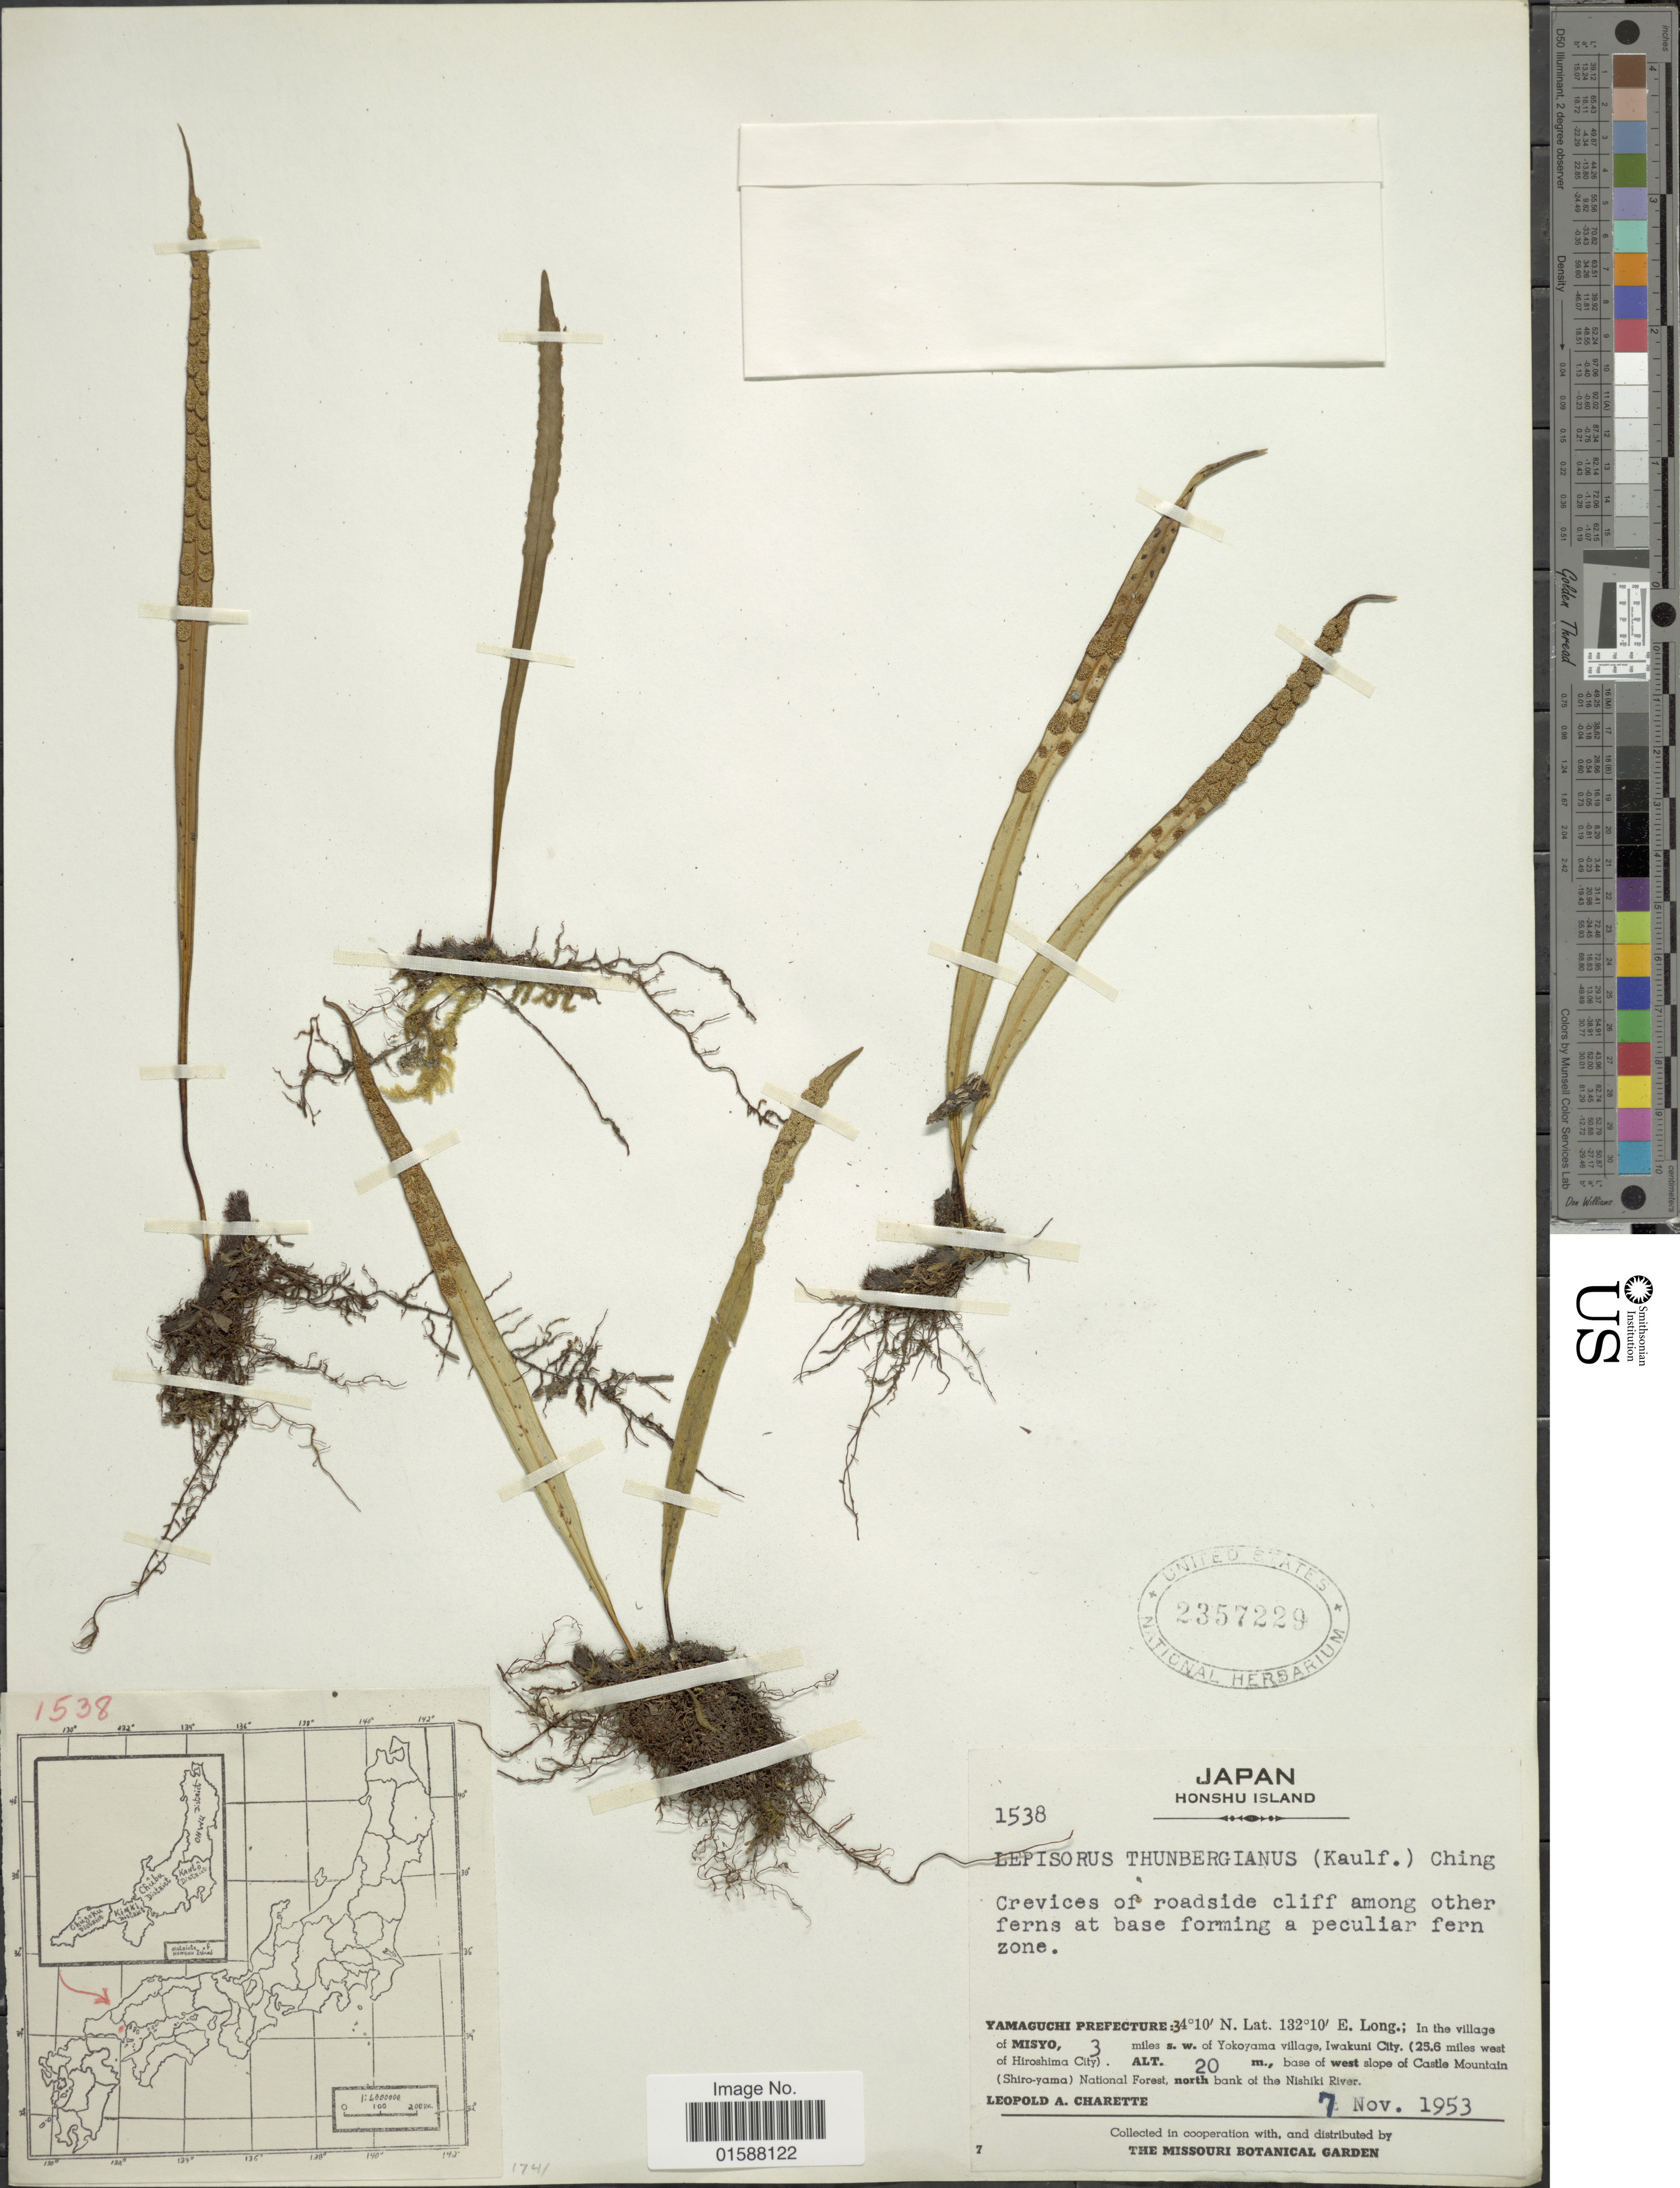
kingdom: Plantae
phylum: Tracheophyta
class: Polypodiopsida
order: Polypodiales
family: Polypodiaceae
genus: Lepisorus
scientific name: Lepisorus thunbergianus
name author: (Kaulf.) Ching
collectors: L. A. Charette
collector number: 1538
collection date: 1953-11-07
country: Japan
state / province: Yamaguti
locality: Honshu Island. Yamaguchi Prefecture. in the village of Misyo, 3 miles s. w. of Yokoyama village, Iwakuni City. (25.6 miles west Hiroshima City). base of west slope of Castle Mountain (Shiro-yama) National Forest, north bank of the Nishiki Rivier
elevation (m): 20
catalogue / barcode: US 2357229